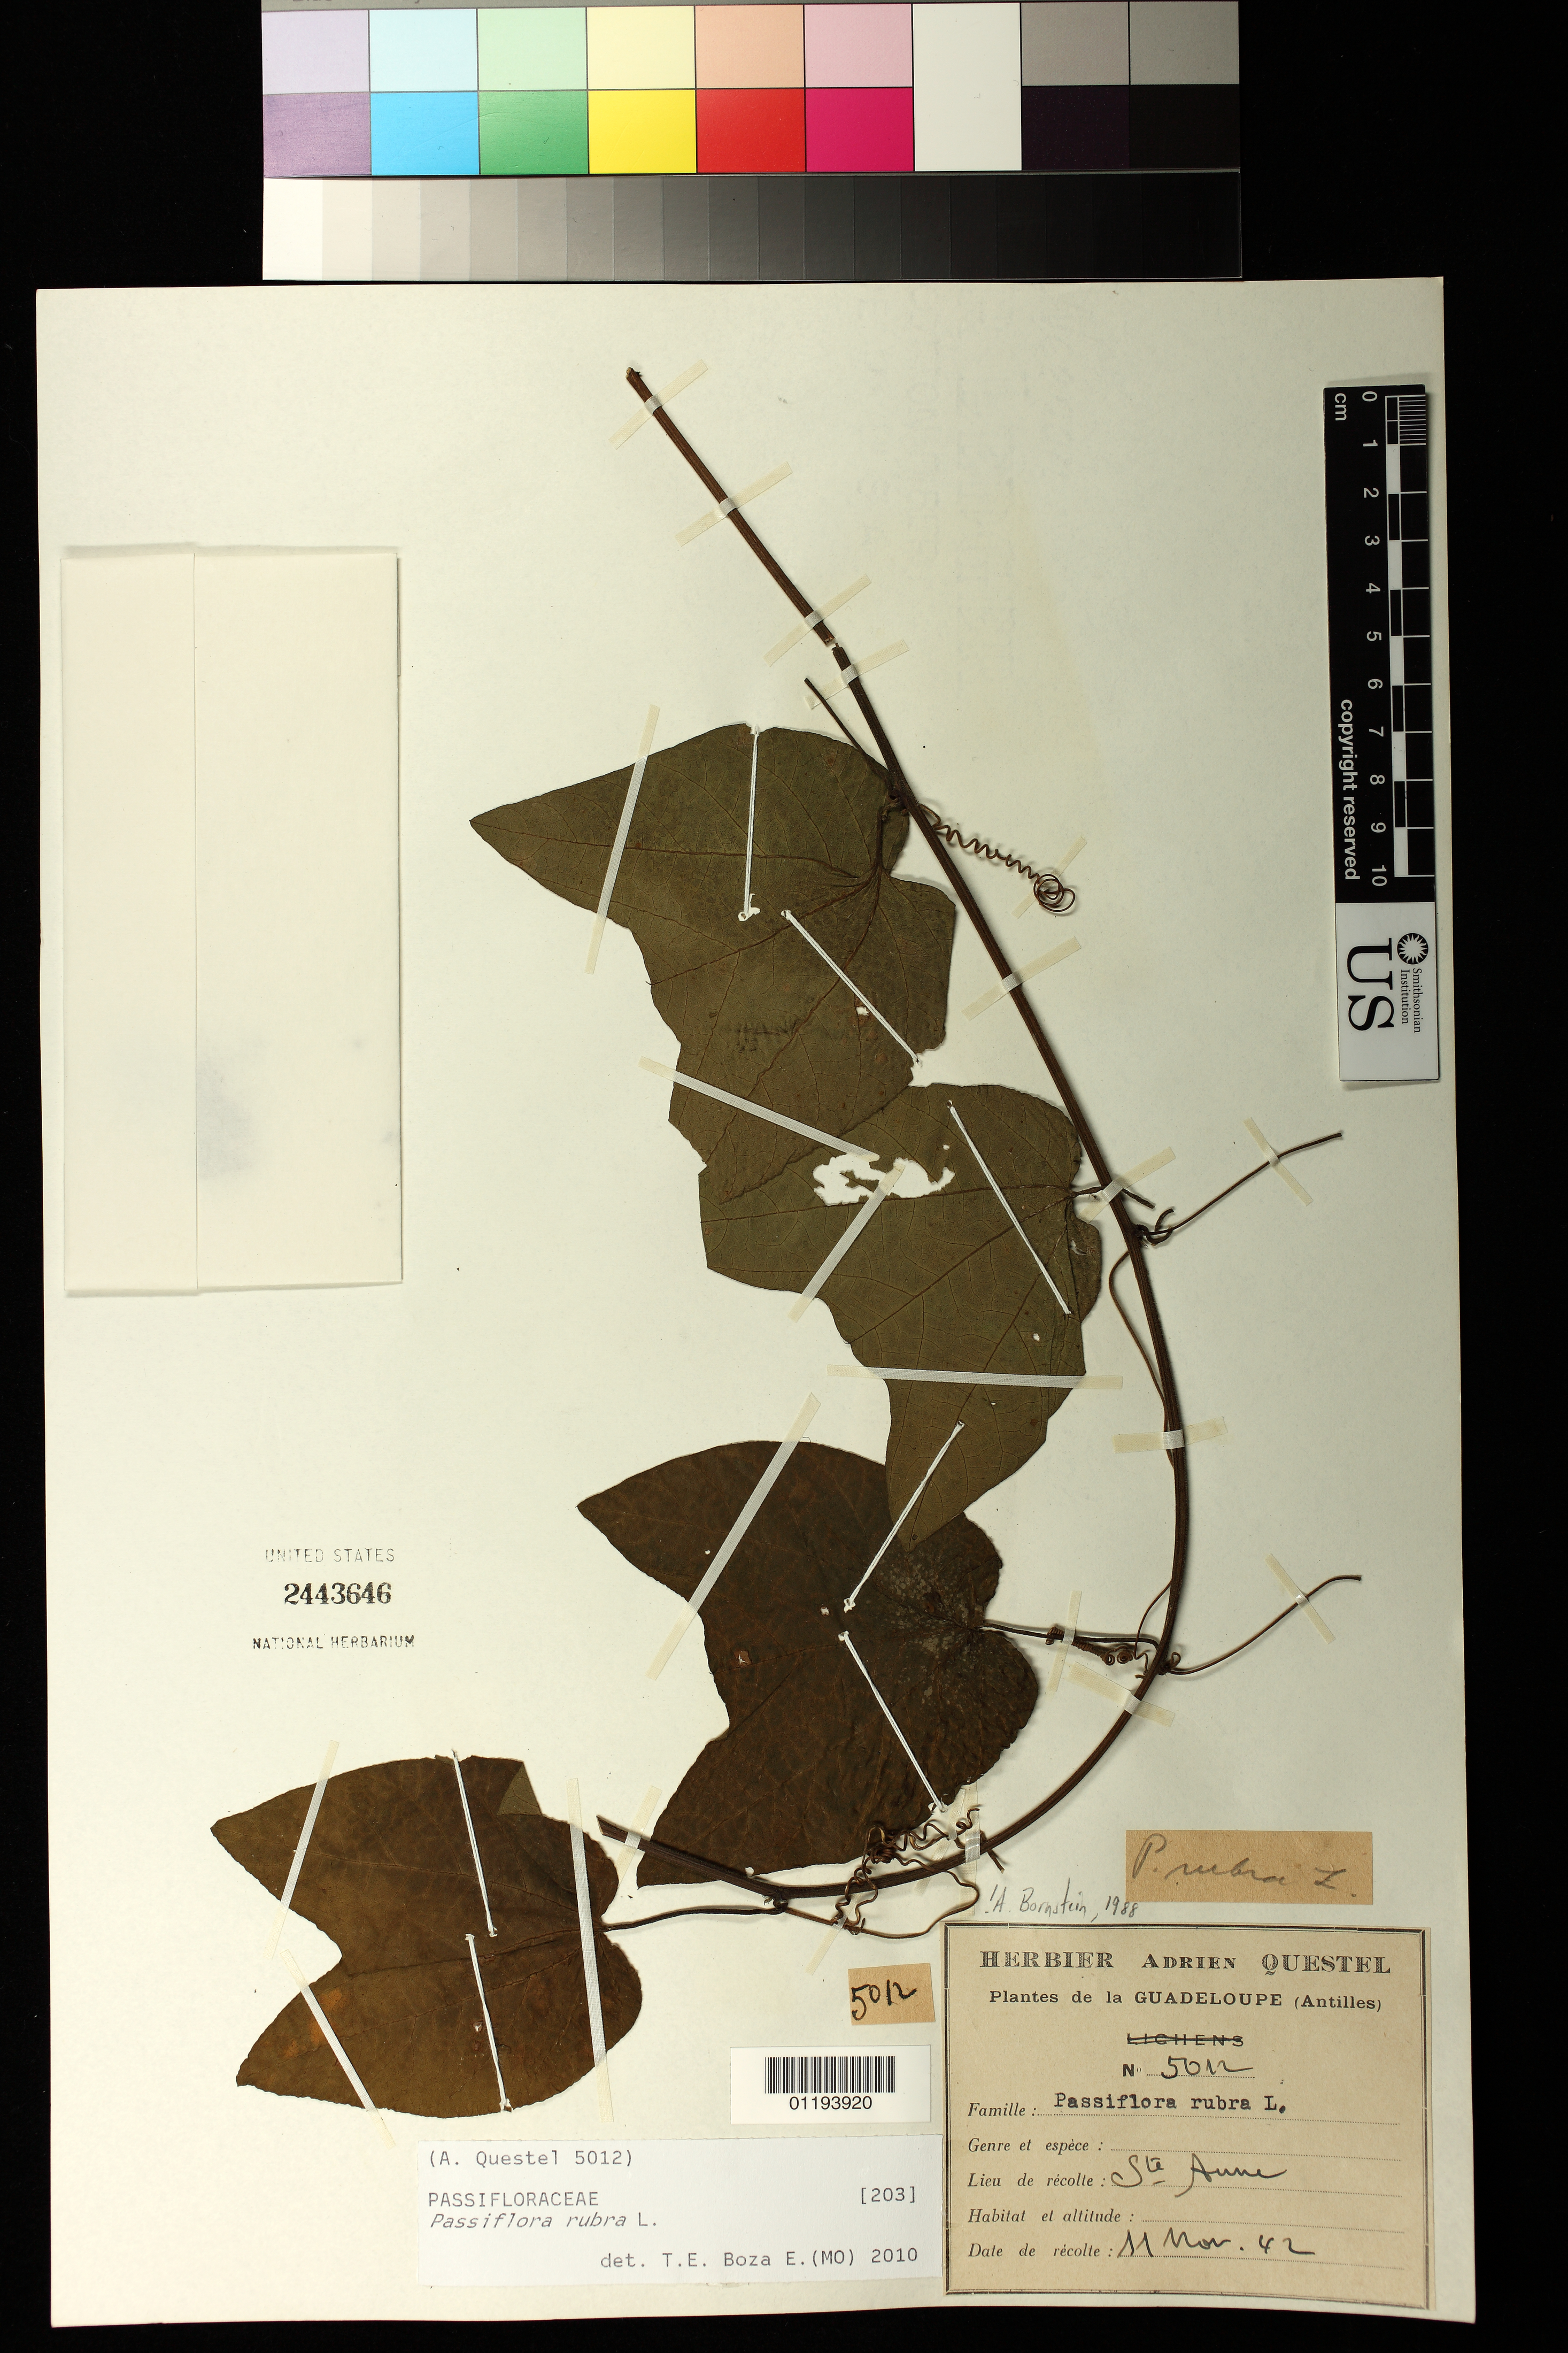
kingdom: Plantae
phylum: Tracheophyta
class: Magnoliopsida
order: Malpighiales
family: Passifloraceae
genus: Passiflora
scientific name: Passiflora rubra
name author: L.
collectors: A. Questel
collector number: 5012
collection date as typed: Nov 11 1942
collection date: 1942-11-11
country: Guadeloupe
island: Basse Terre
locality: Ste [Sainte] Anne, Guadeloupe (Antilles)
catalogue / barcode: US 2443646